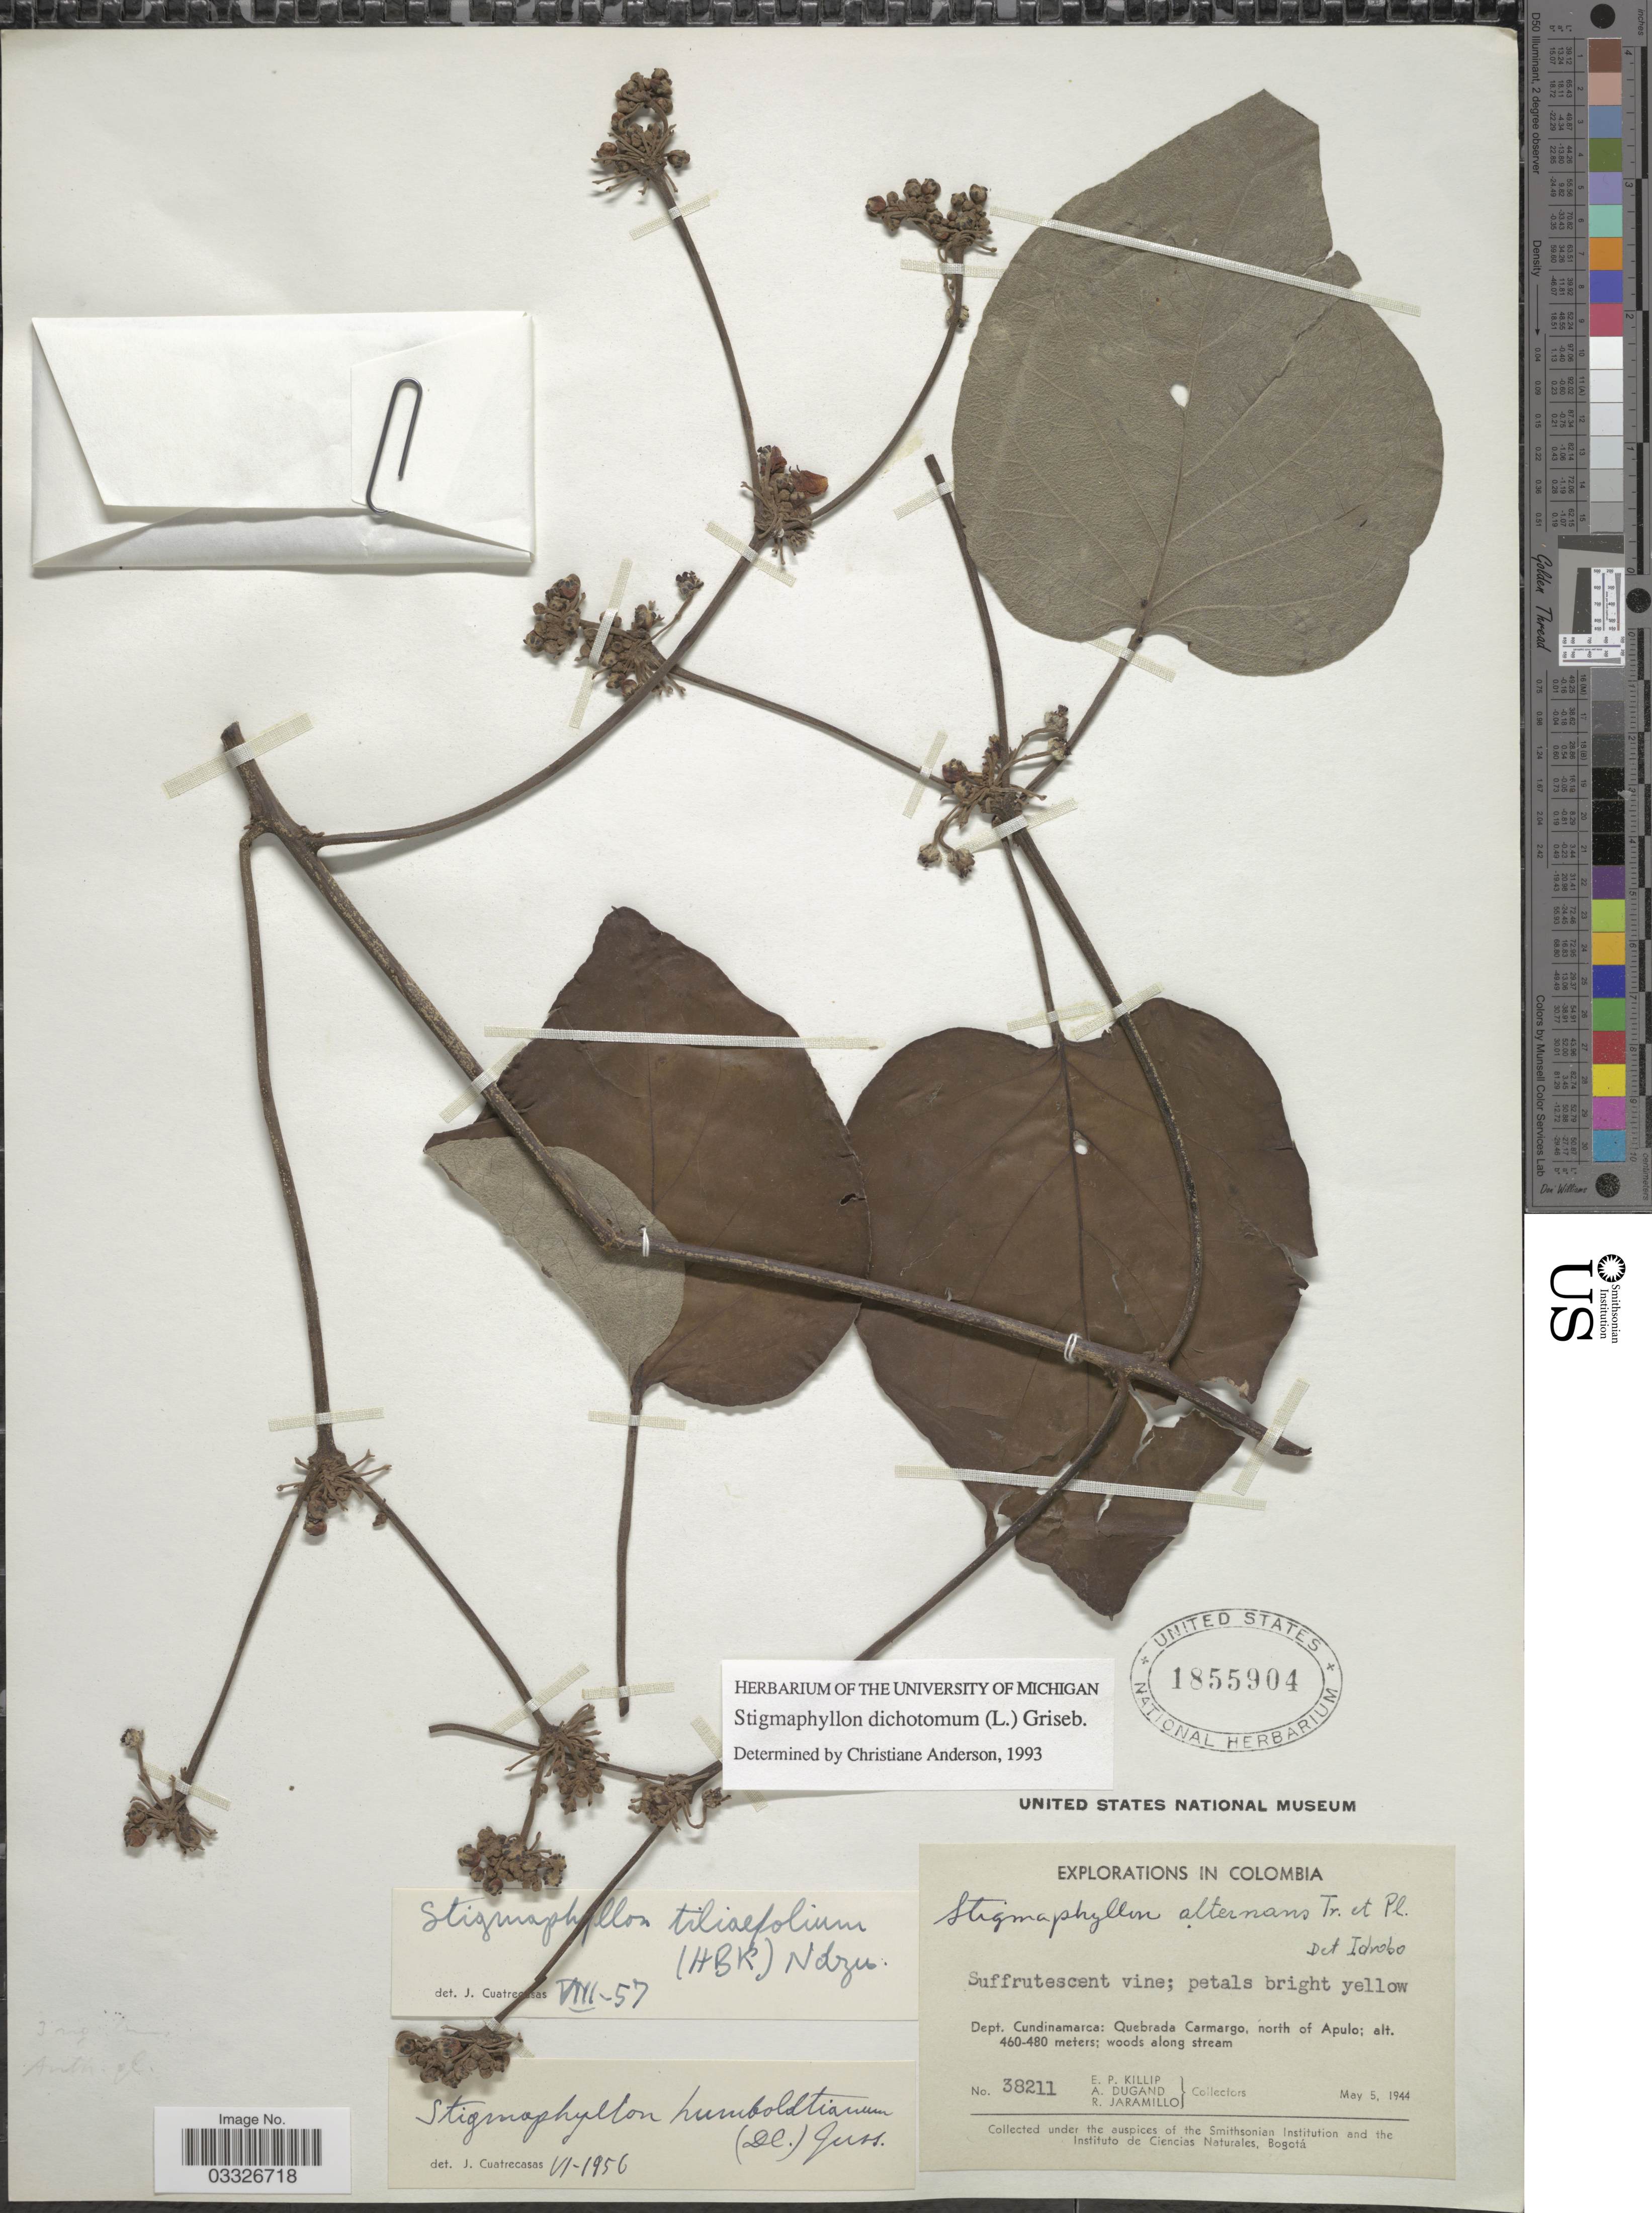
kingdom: Plantae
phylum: Tracheophyta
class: Magnoliopsida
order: Malpighiales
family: Malpighiaceae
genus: Stigmaphyllon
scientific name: Stigmaphyllon dichotomum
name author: Griseb.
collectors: E. P. Killip, A. Dugand & R. Jaramillo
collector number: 38211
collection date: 1944-05-05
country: Colombia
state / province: Cundinamarca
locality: Dept. Cundinamarca: Quebrada Carmargo, north of Apulo.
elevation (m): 460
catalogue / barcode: US 1855904